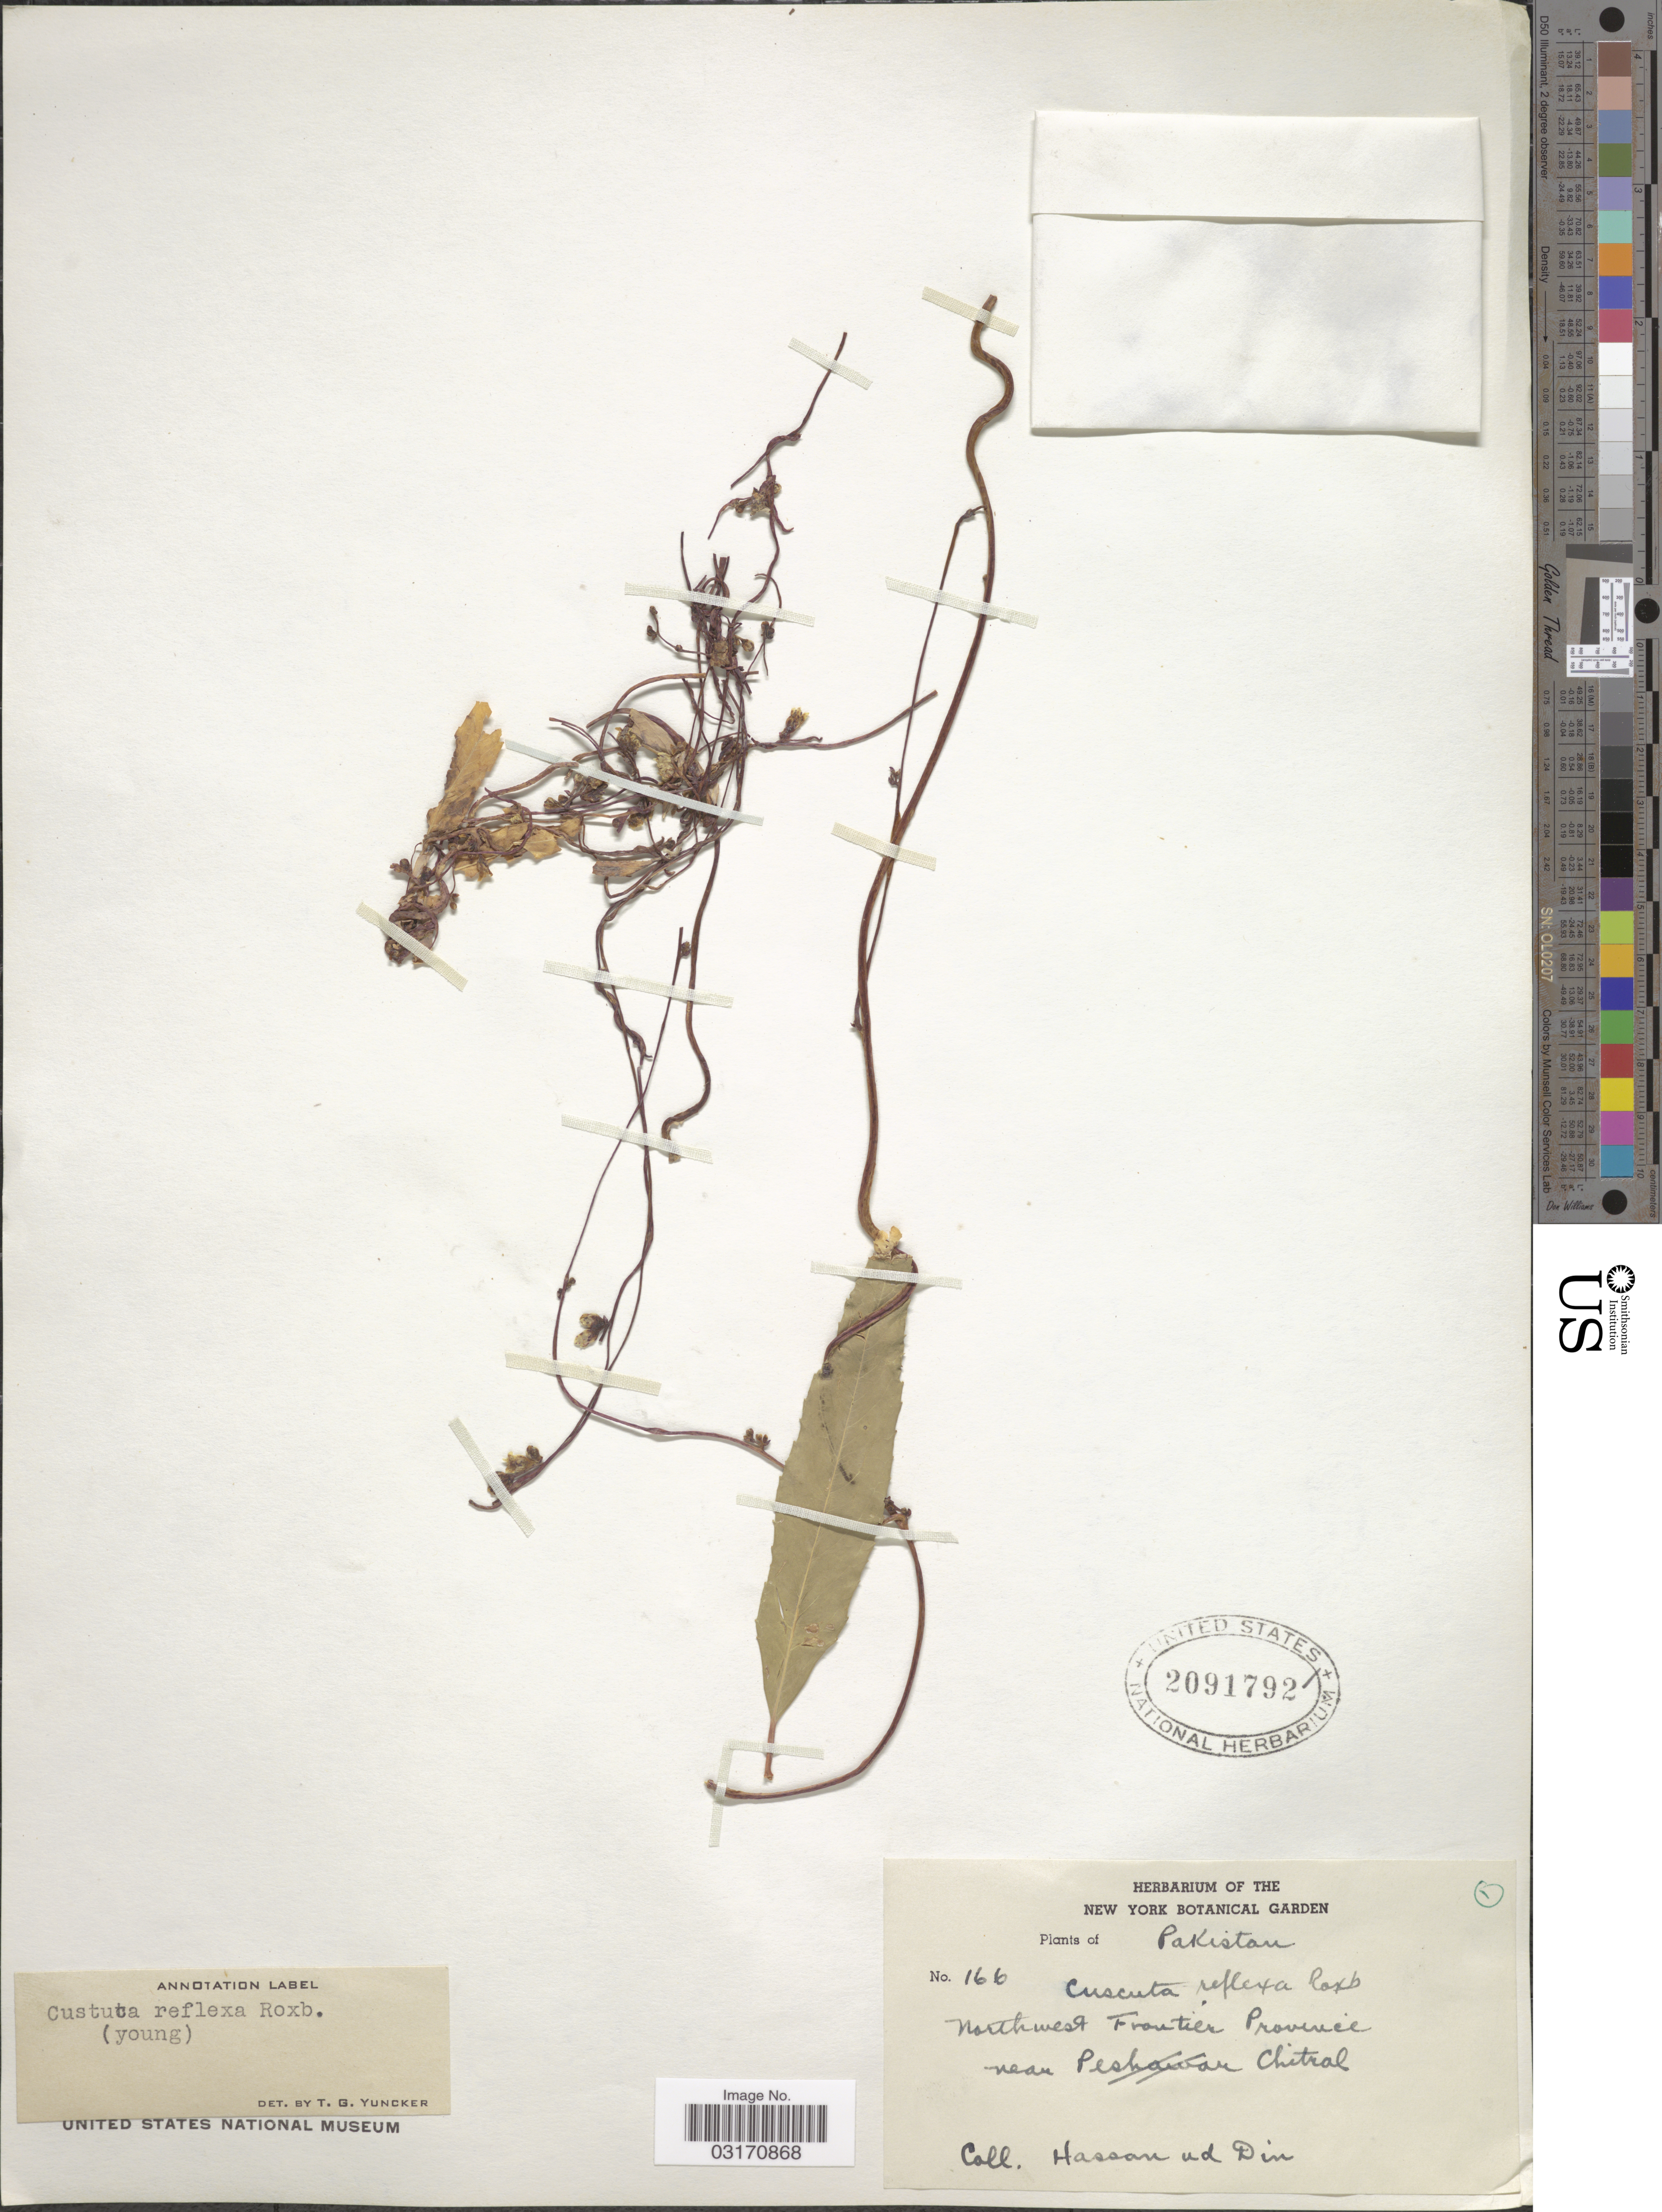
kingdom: Plantae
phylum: Tracheophyta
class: Magnoliopsida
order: Solanales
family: Convolvulaceae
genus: Cuscuta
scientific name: Cuscuta reflexa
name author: Roxb.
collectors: Hassan & Din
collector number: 166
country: Pakistan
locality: Northwest Frontier Province near Chitral.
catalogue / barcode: US 2091792